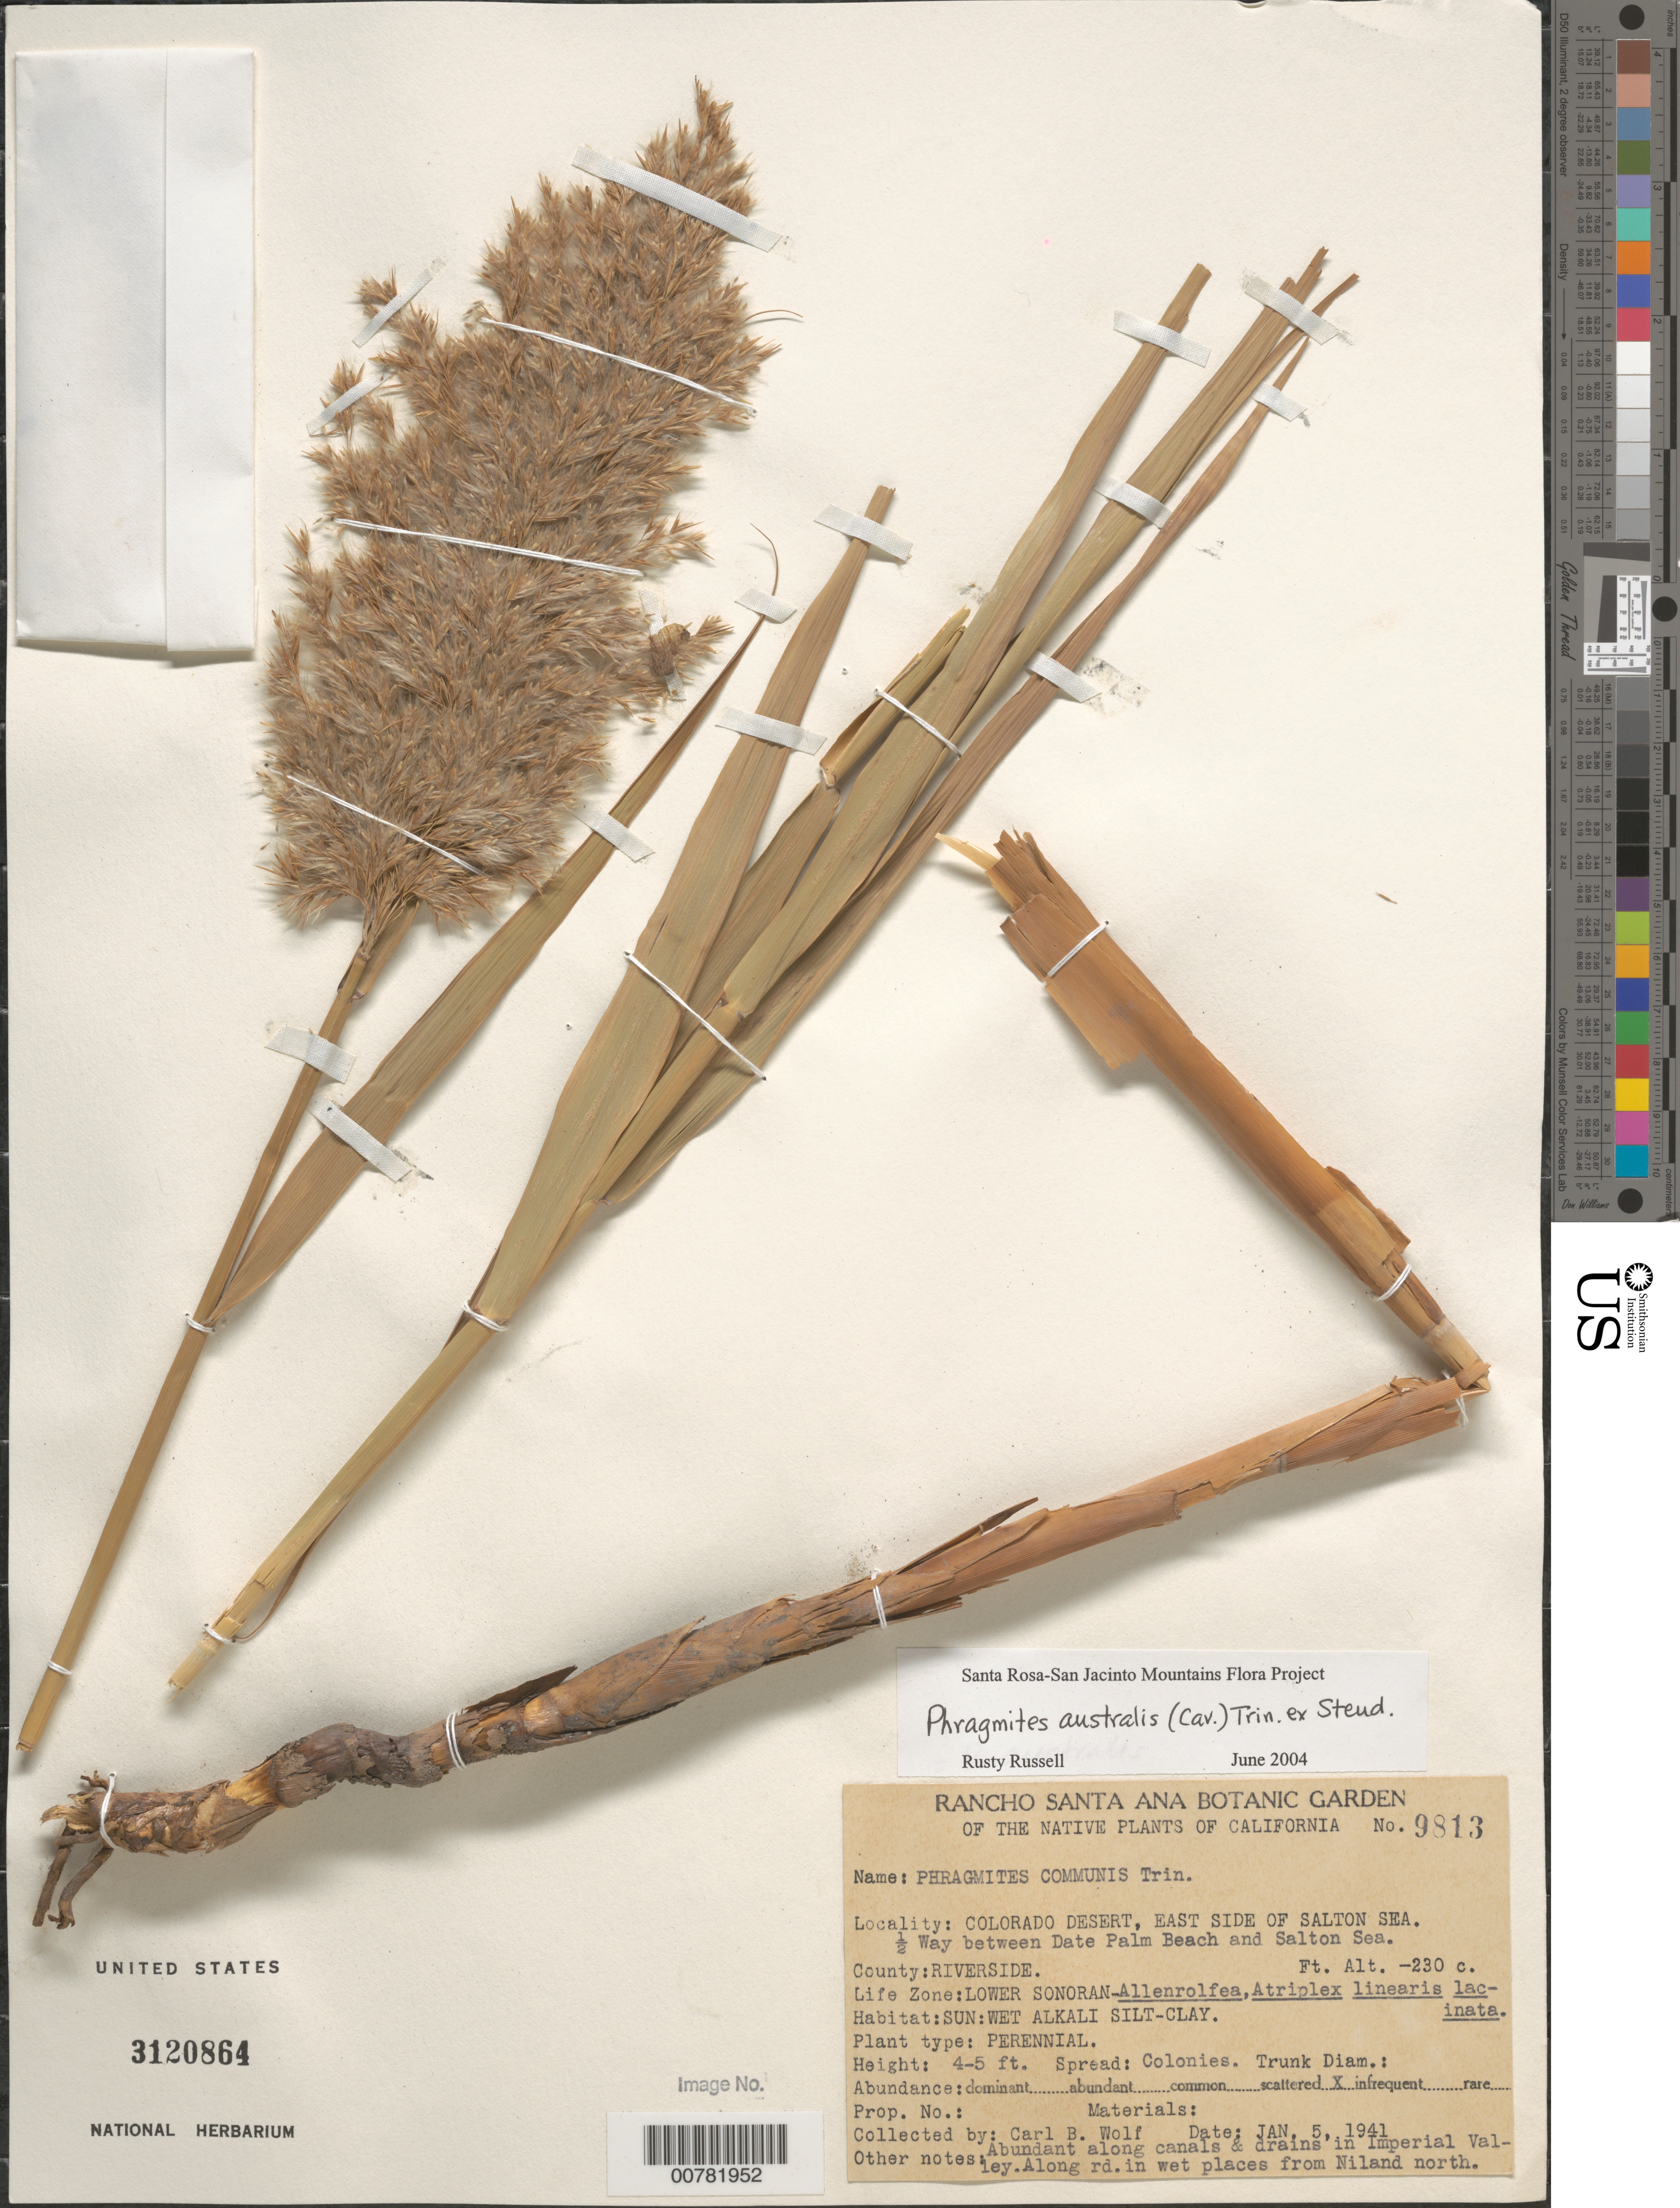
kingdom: Plantae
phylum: Tracheophyta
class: Liliopsida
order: Poales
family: Poaceae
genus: Phragmites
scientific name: Phragmites australis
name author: (Cav.) Trin. ex Steud.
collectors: C. B. Wolf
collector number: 9813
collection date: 1941-01-05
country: United States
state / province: Colorado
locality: Coloraddo Desert, east side of Salton Sea. ½ Way between Date Palm Beach and Salton Sea. County: Riverside. Life Zone: Lower Sonoran.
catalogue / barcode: US 3120864